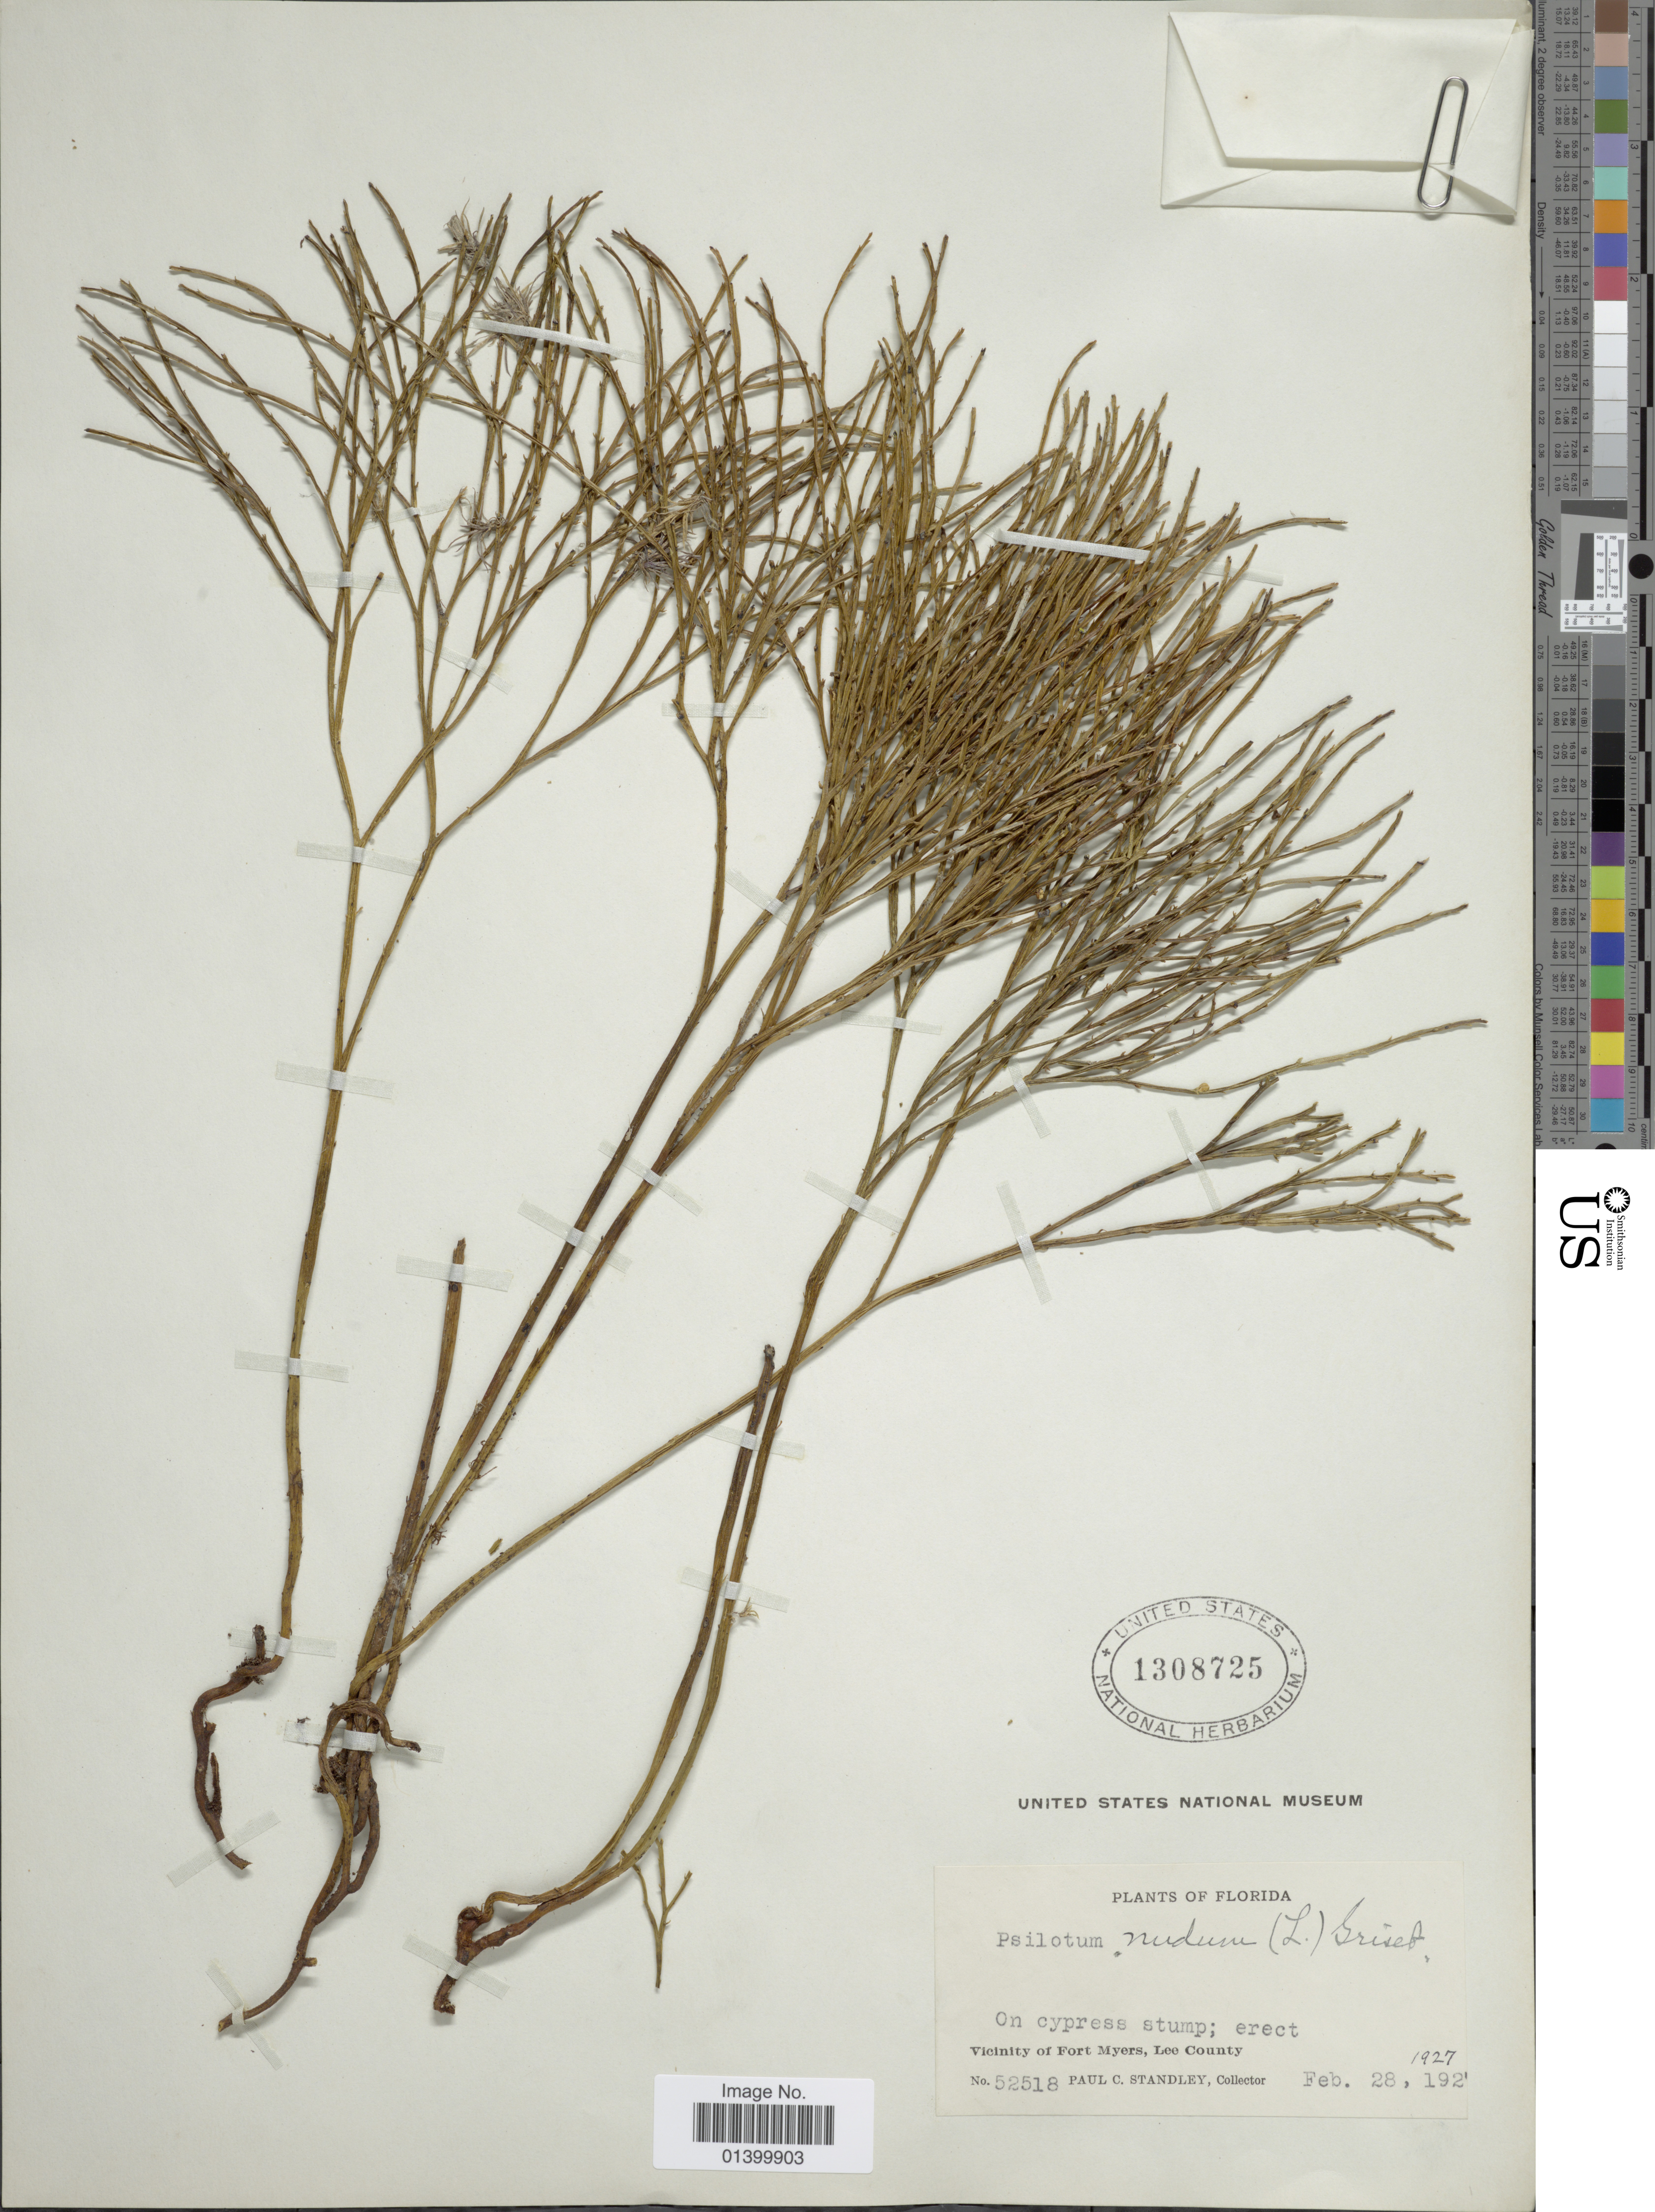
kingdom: Plantae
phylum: Tracheophyta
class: Polypodiopsida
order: Psilotales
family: Psilotaceae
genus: Psilotum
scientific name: Psilotum nudum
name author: (L.) P. Beauv.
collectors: P. C. Standley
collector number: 52518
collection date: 1927-02-28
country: United States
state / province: Florida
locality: Vicinity of Fort Myers, Lee County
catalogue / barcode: US 1308725